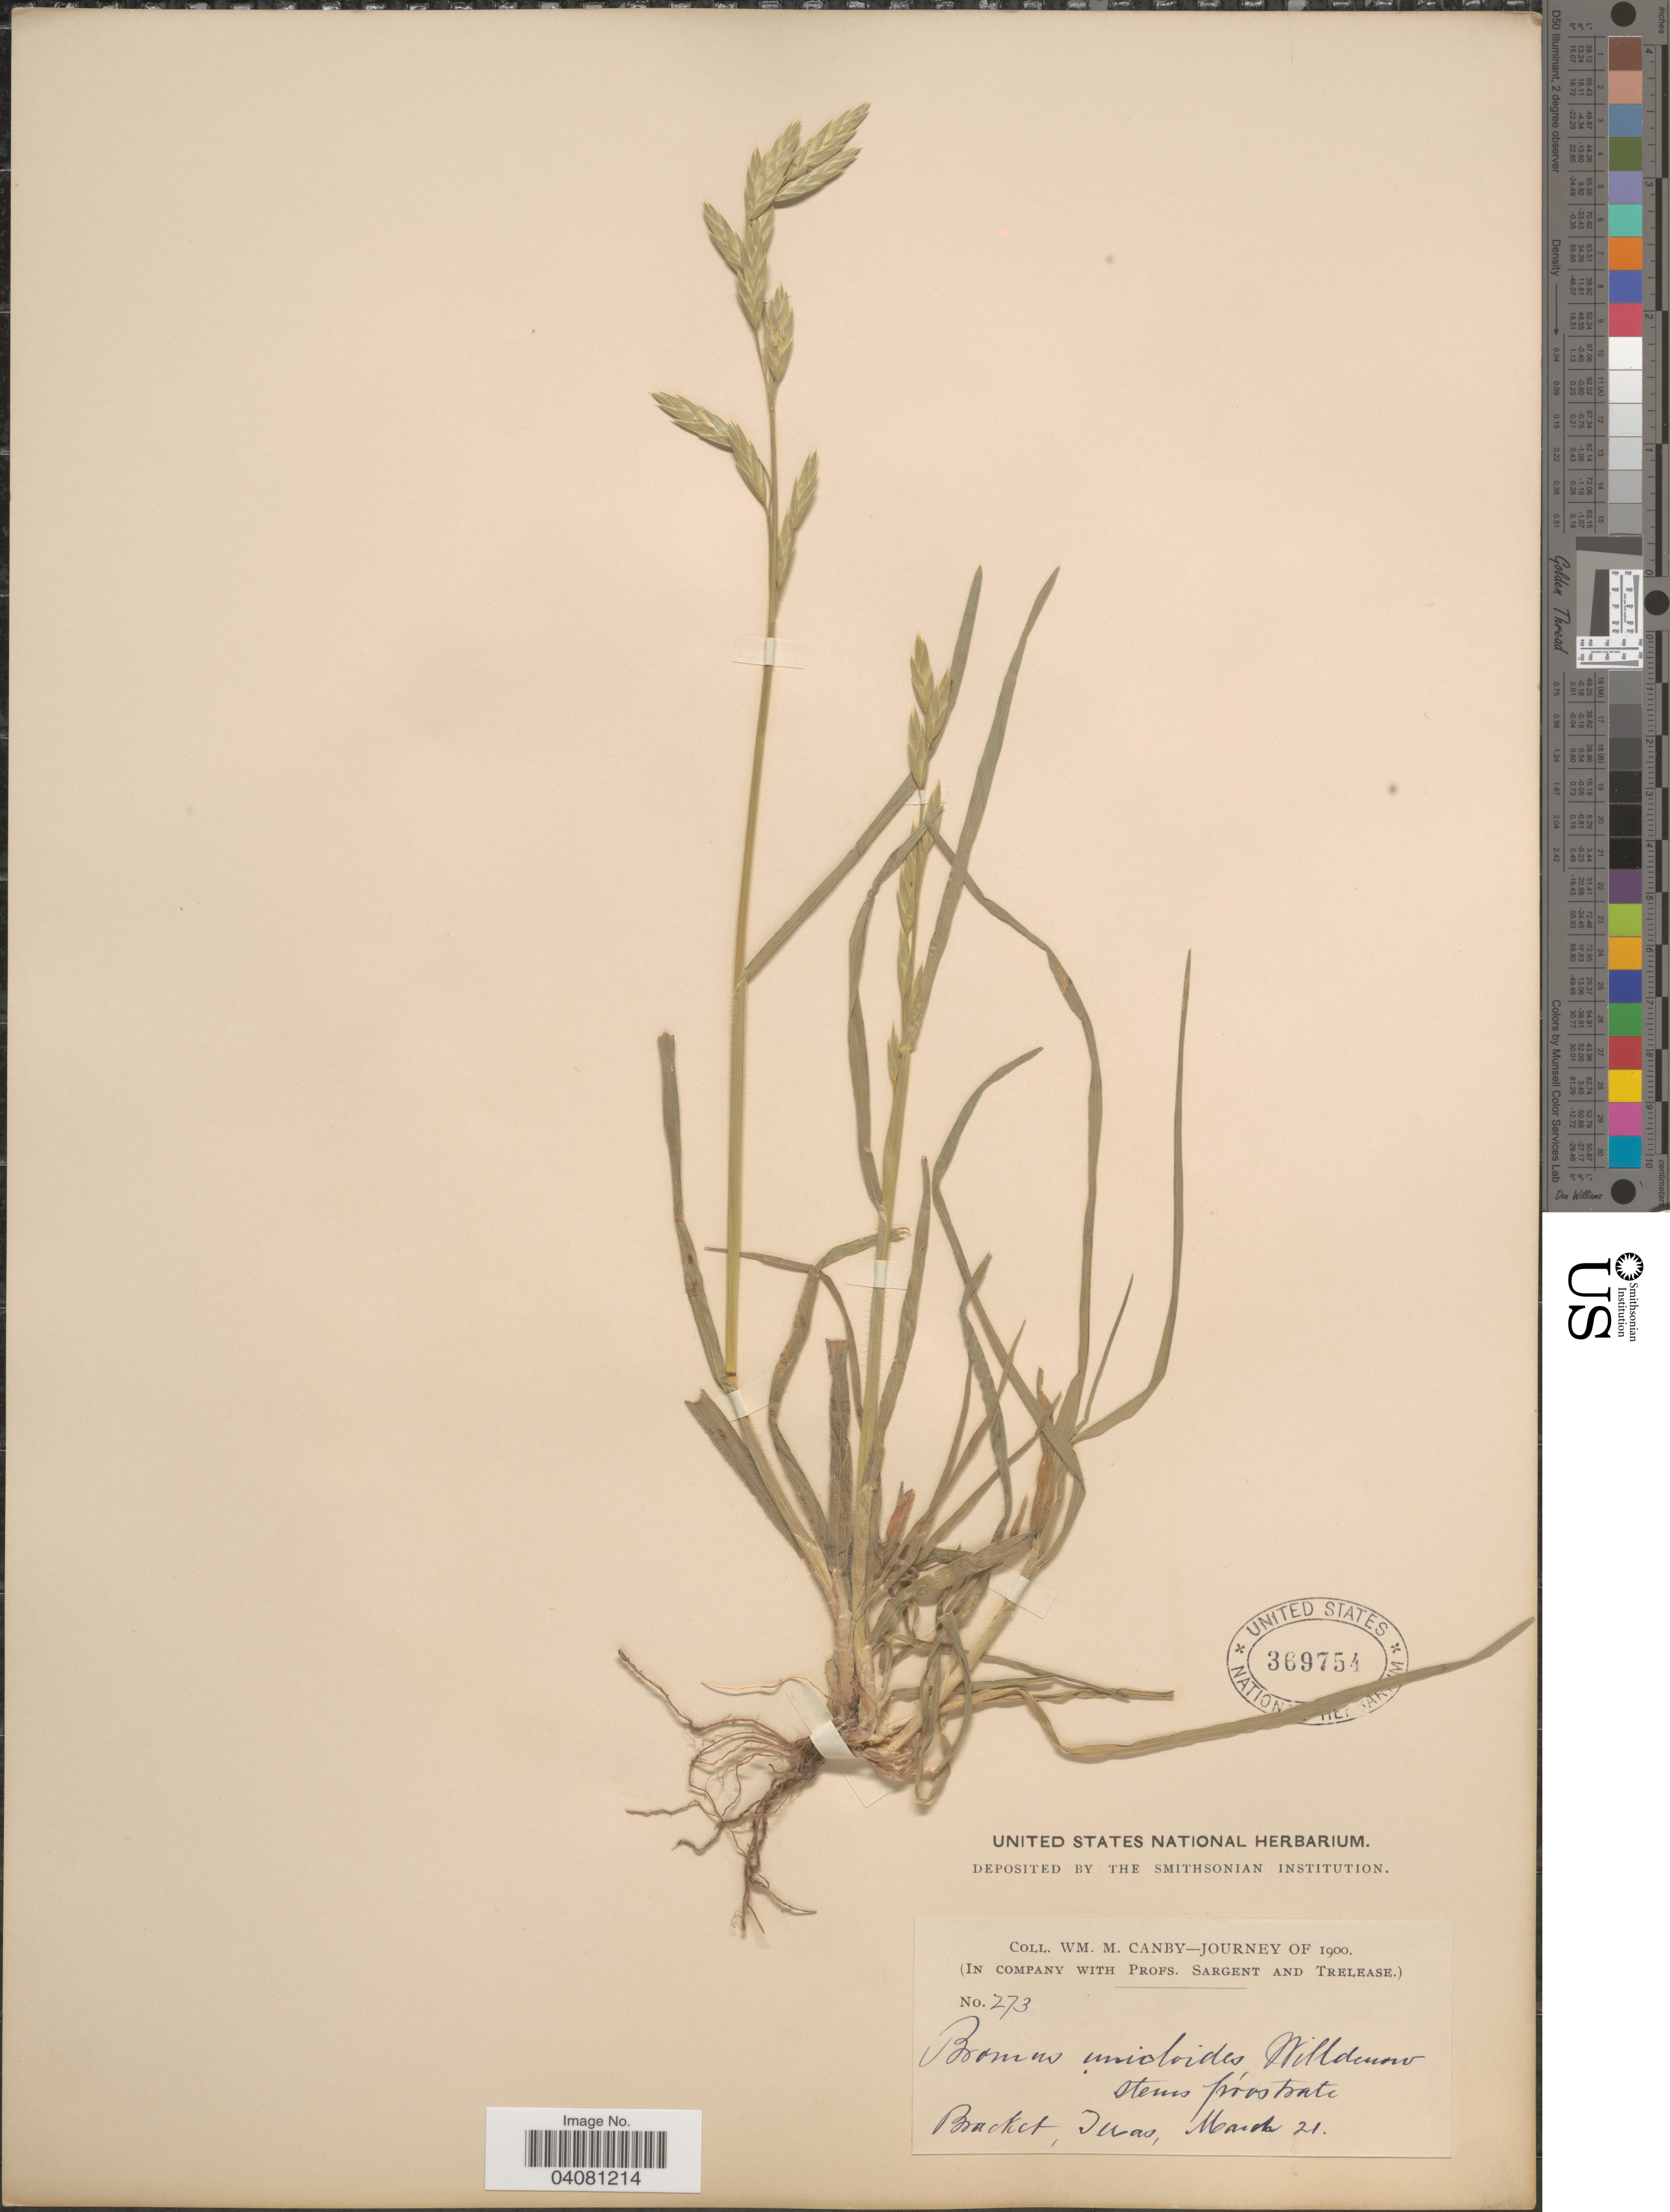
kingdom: Plantae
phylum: Tracheophyta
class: Liliopsida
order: Poales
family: Poaceae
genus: Bromus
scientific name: Bromus catharticus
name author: Vahl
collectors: W. M. Canby, Prof. Sargent & Prof. Trelease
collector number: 273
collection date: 1900-03-21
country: United States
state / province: Texas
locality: Bracket.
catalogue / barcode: US 369754